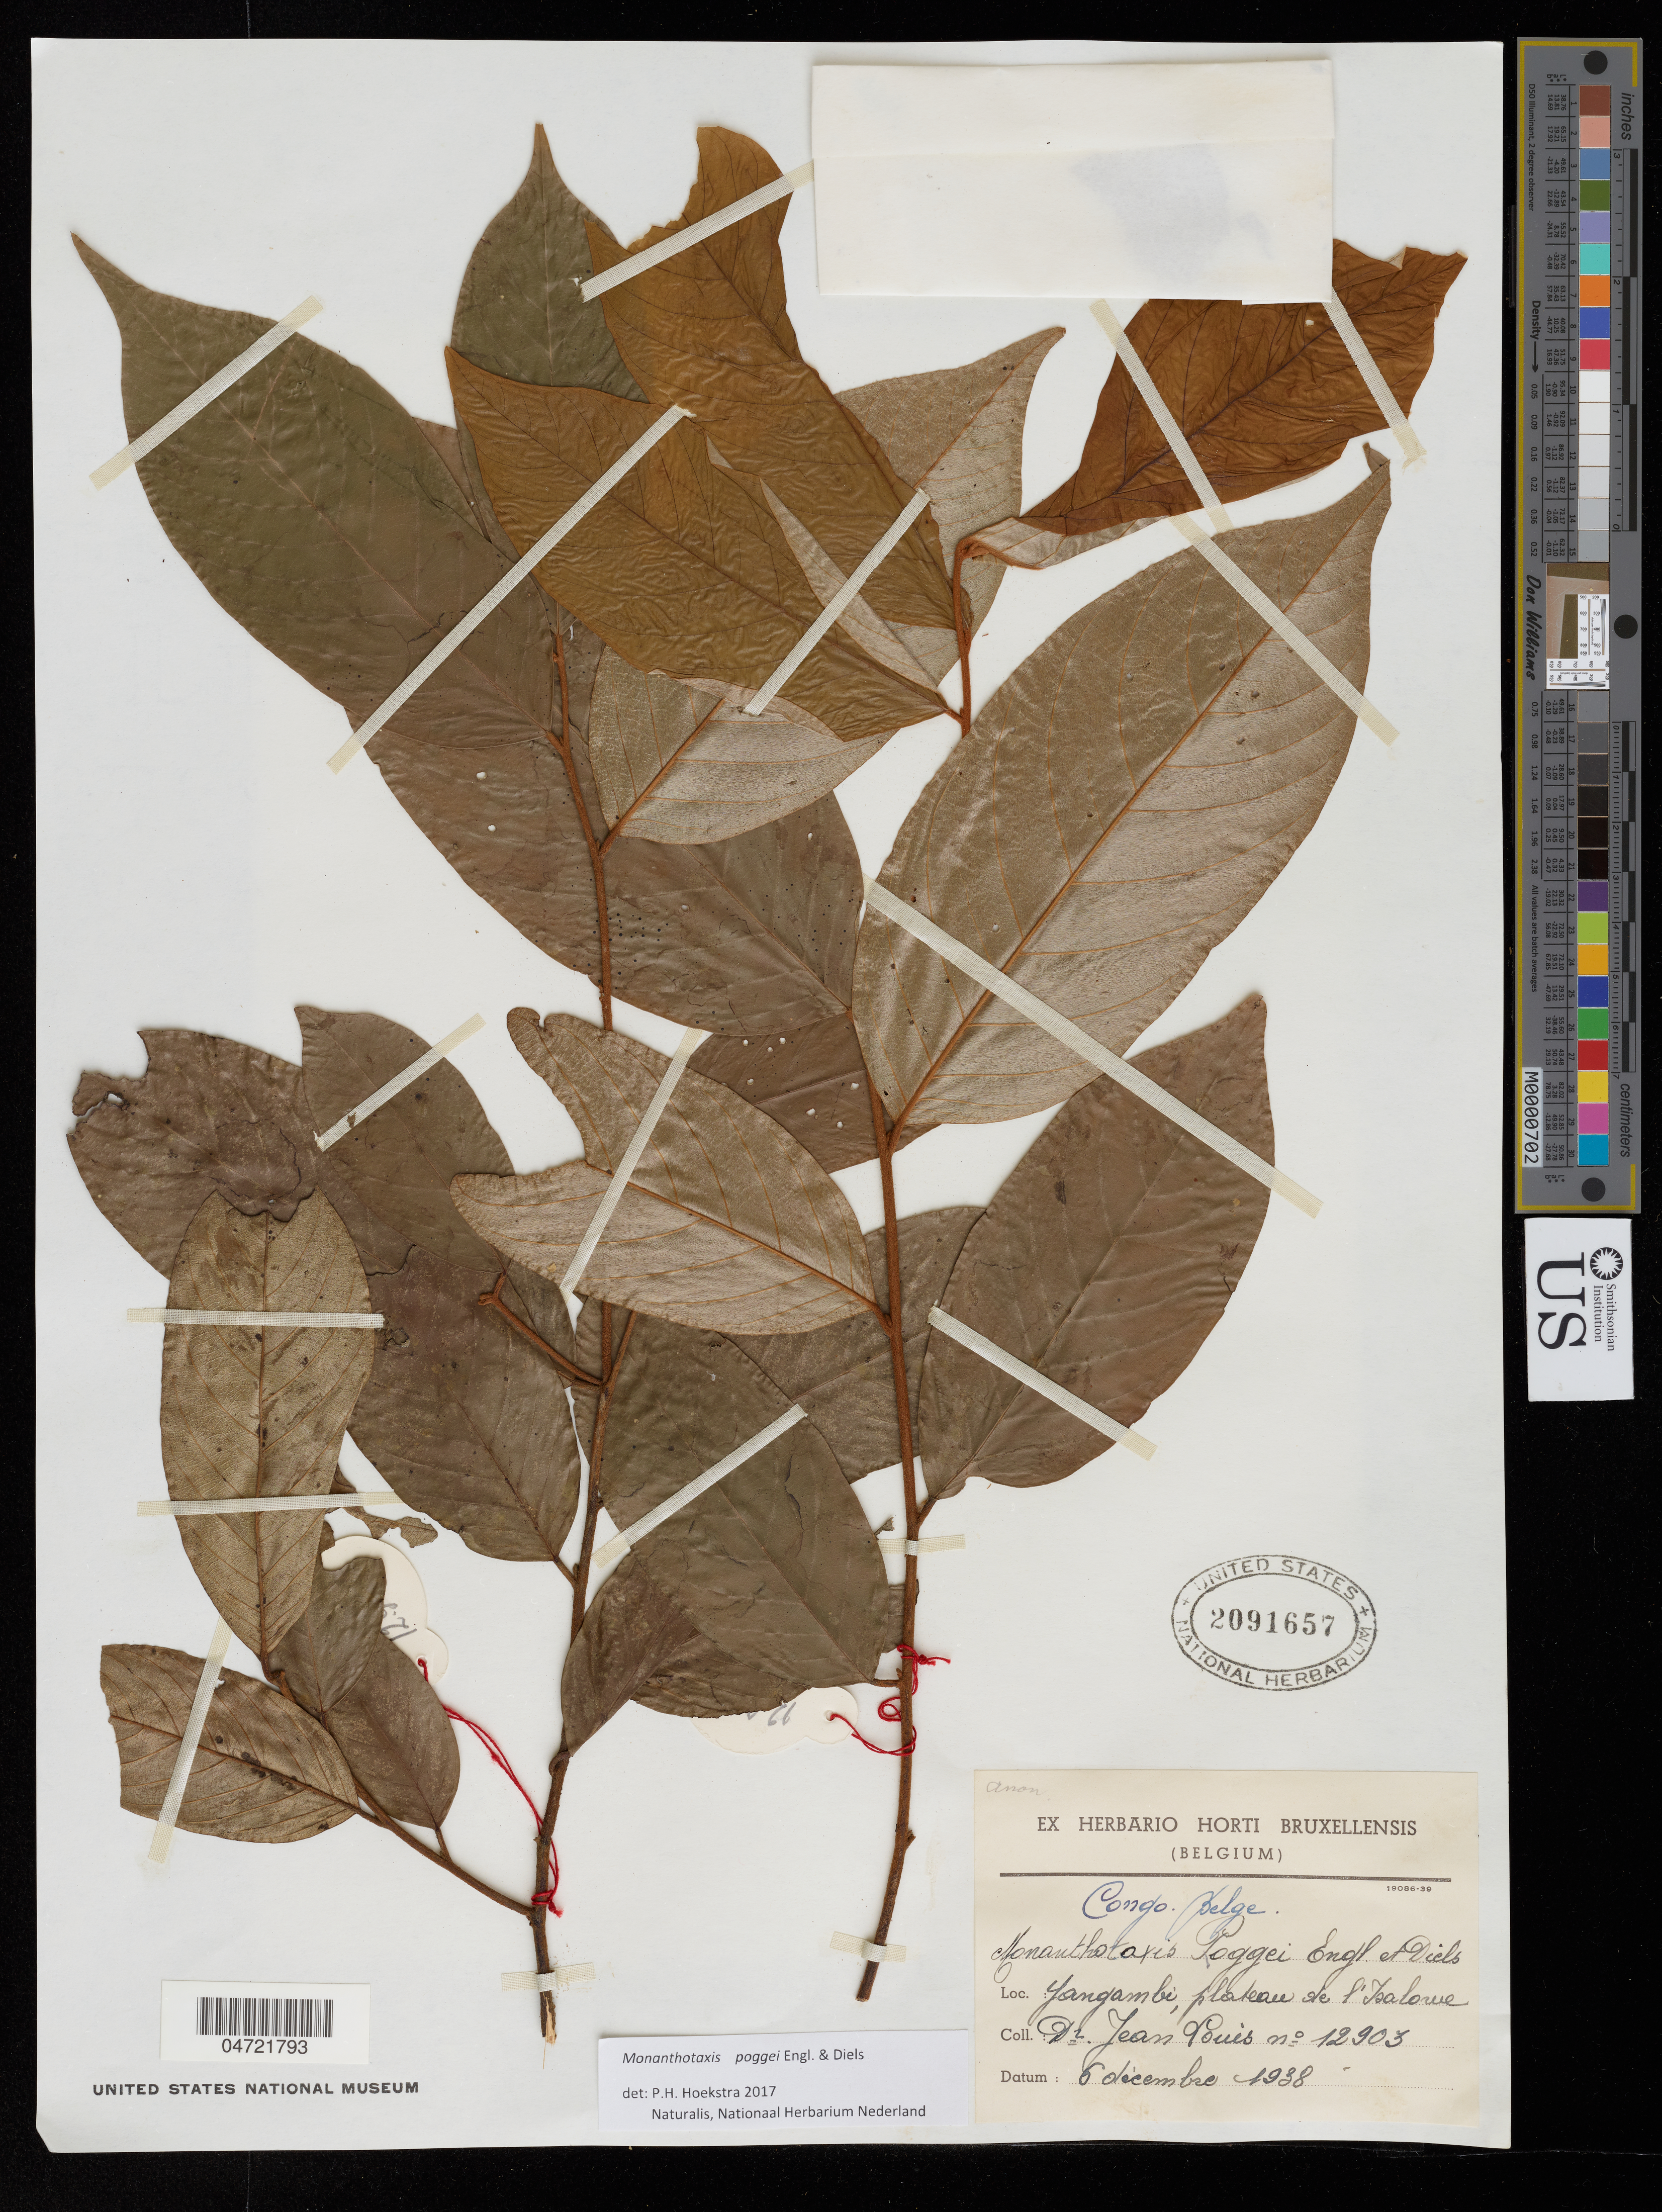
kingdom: Plantae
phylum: Tracheophyta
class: Magnoliopsida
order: Magnoliales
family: Annonaceae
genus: Monanthotaxis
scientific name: Monanthotaxis poggei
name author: Engl. & Diels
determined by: Hoekstra, P. H.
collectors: J. Louis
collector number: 12903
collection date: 1938-12-06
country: Congo, Democratic Republic of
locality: Congo Belgica: Yangambi, plateau de l'Isalowe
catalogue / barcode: US 2091657